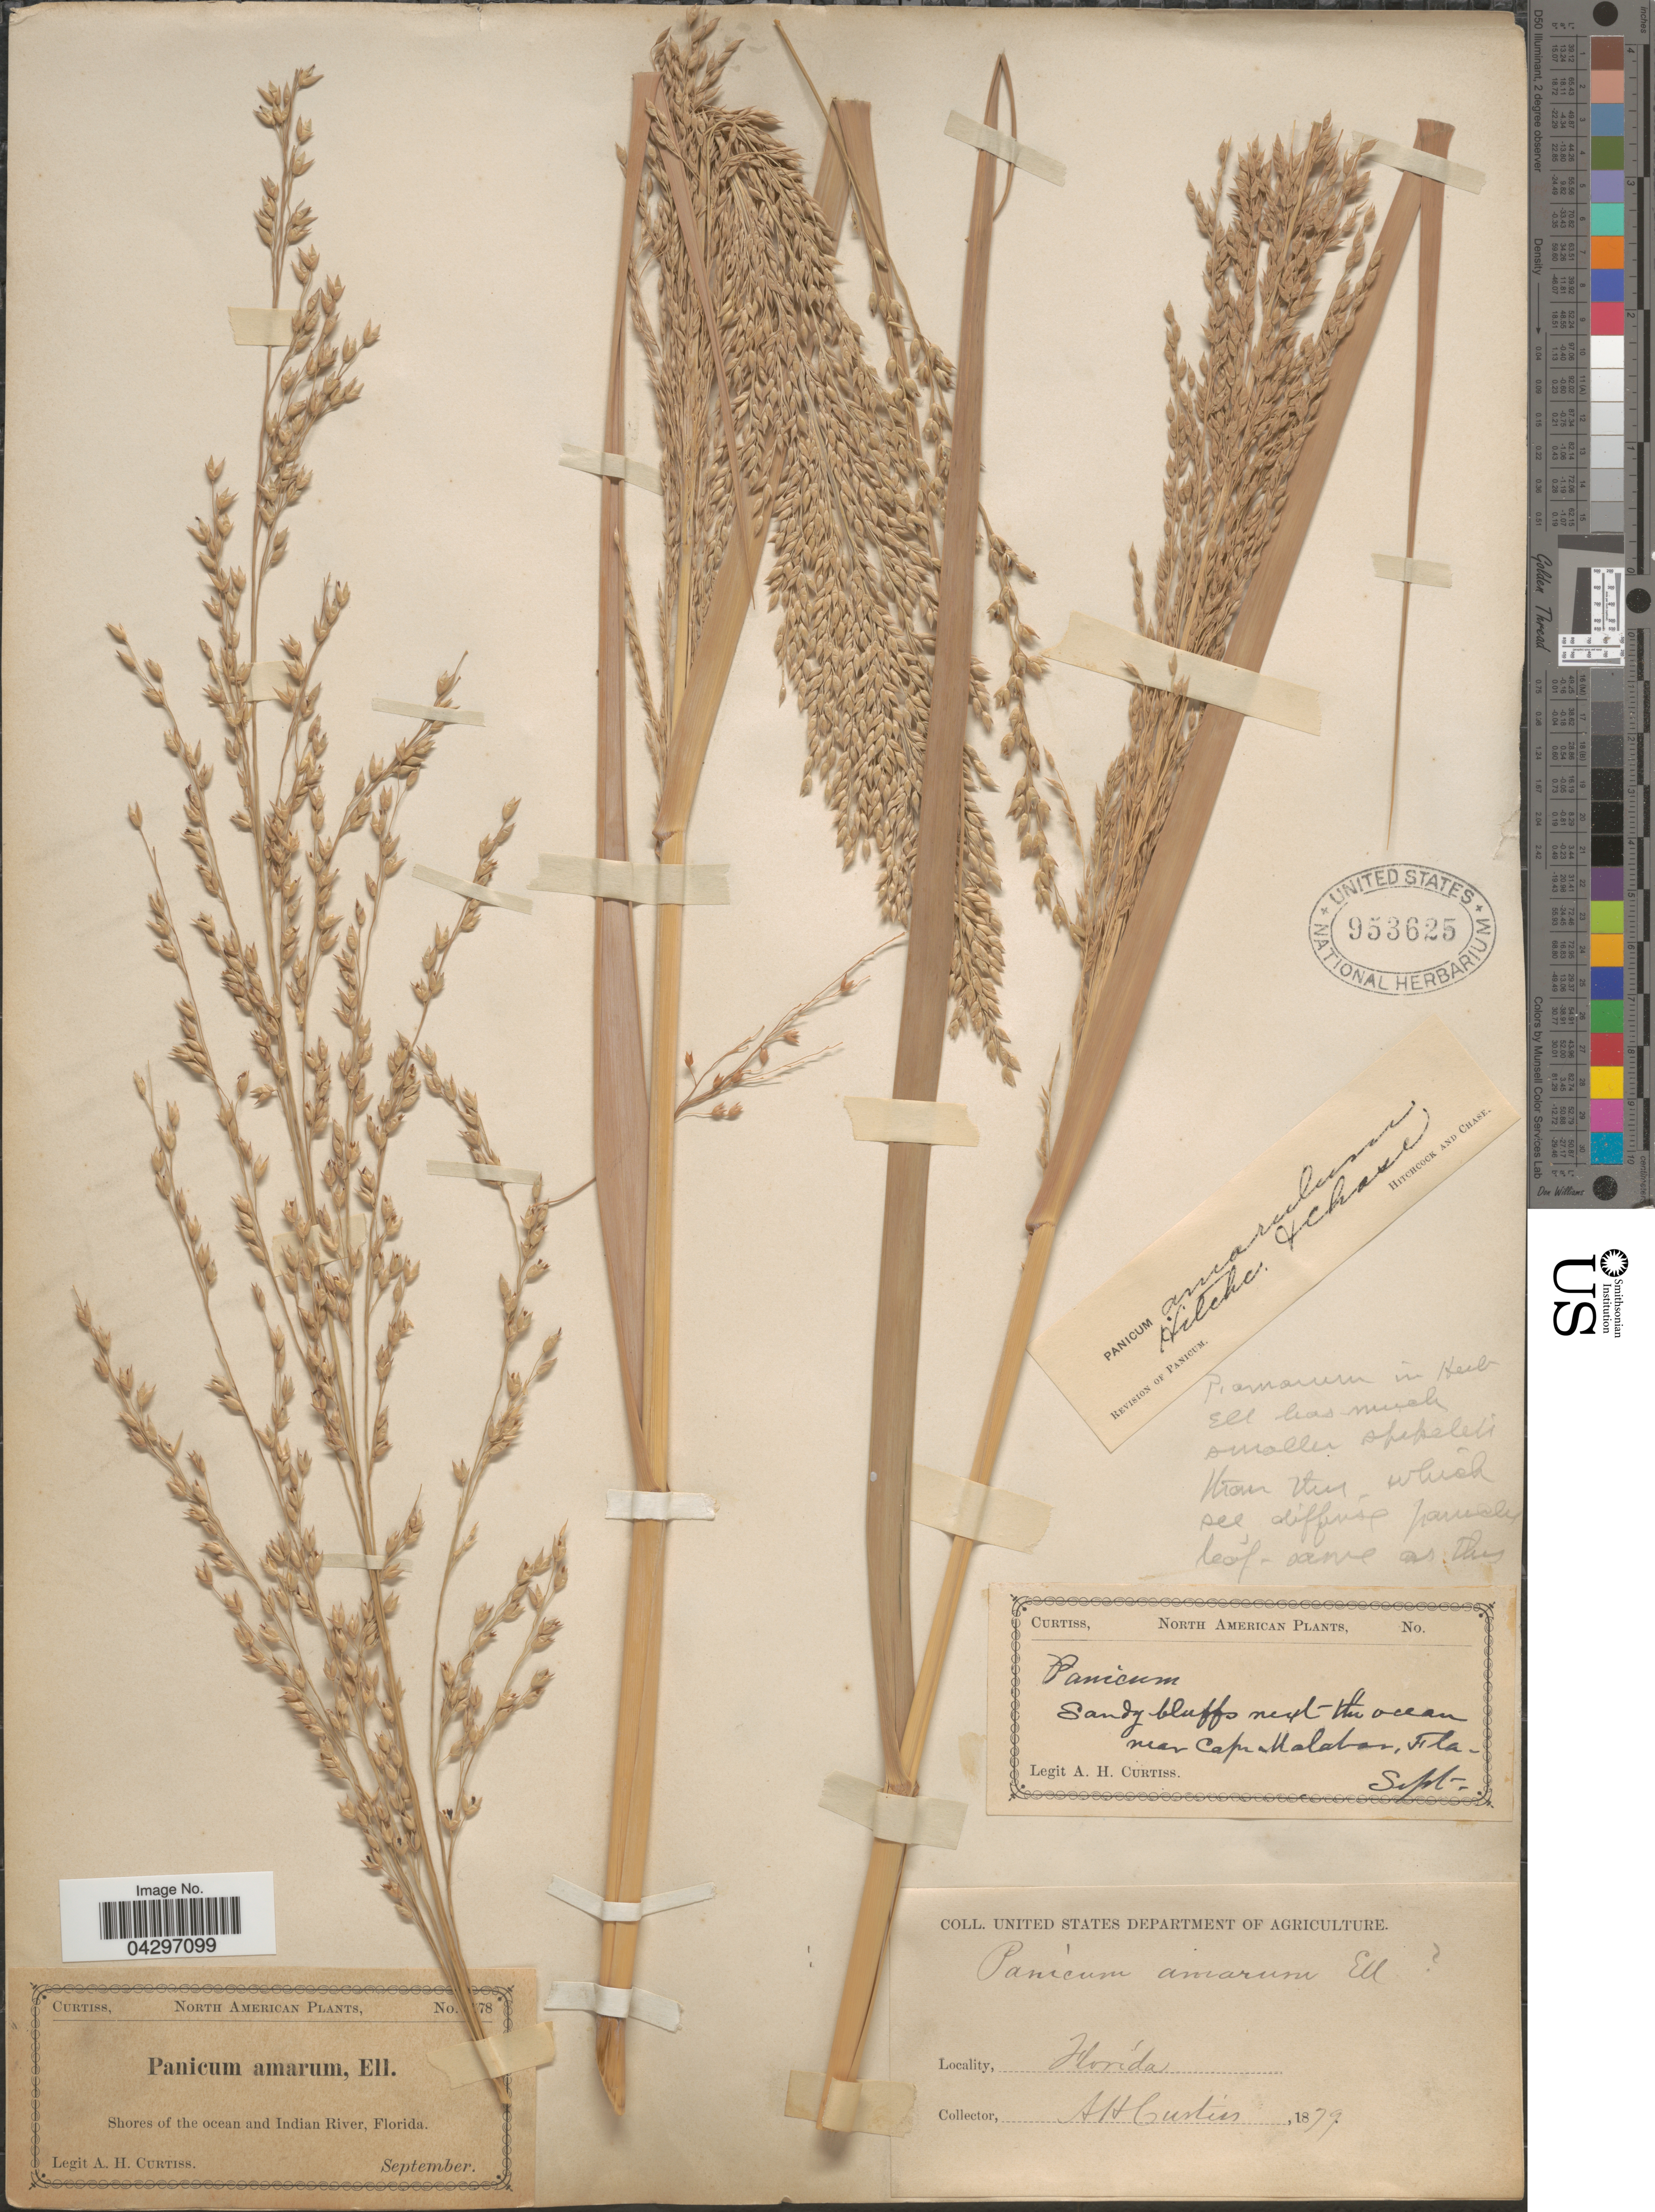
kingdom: Plantae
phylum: Tracheophyta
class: Liliopsida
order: Poales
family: Poaceae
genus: Panicum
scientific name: Panicum amarum var. amarulum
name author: (Hitchc. & Chase) Freckmann & Lelong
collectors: A. H. Curtiss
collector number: !78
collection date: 1879-09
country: United States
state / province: Florida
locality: Shores of the ocean and Indian River. Sandy bluffs next to ocean near Cape Malabar.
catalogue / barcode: US 953625